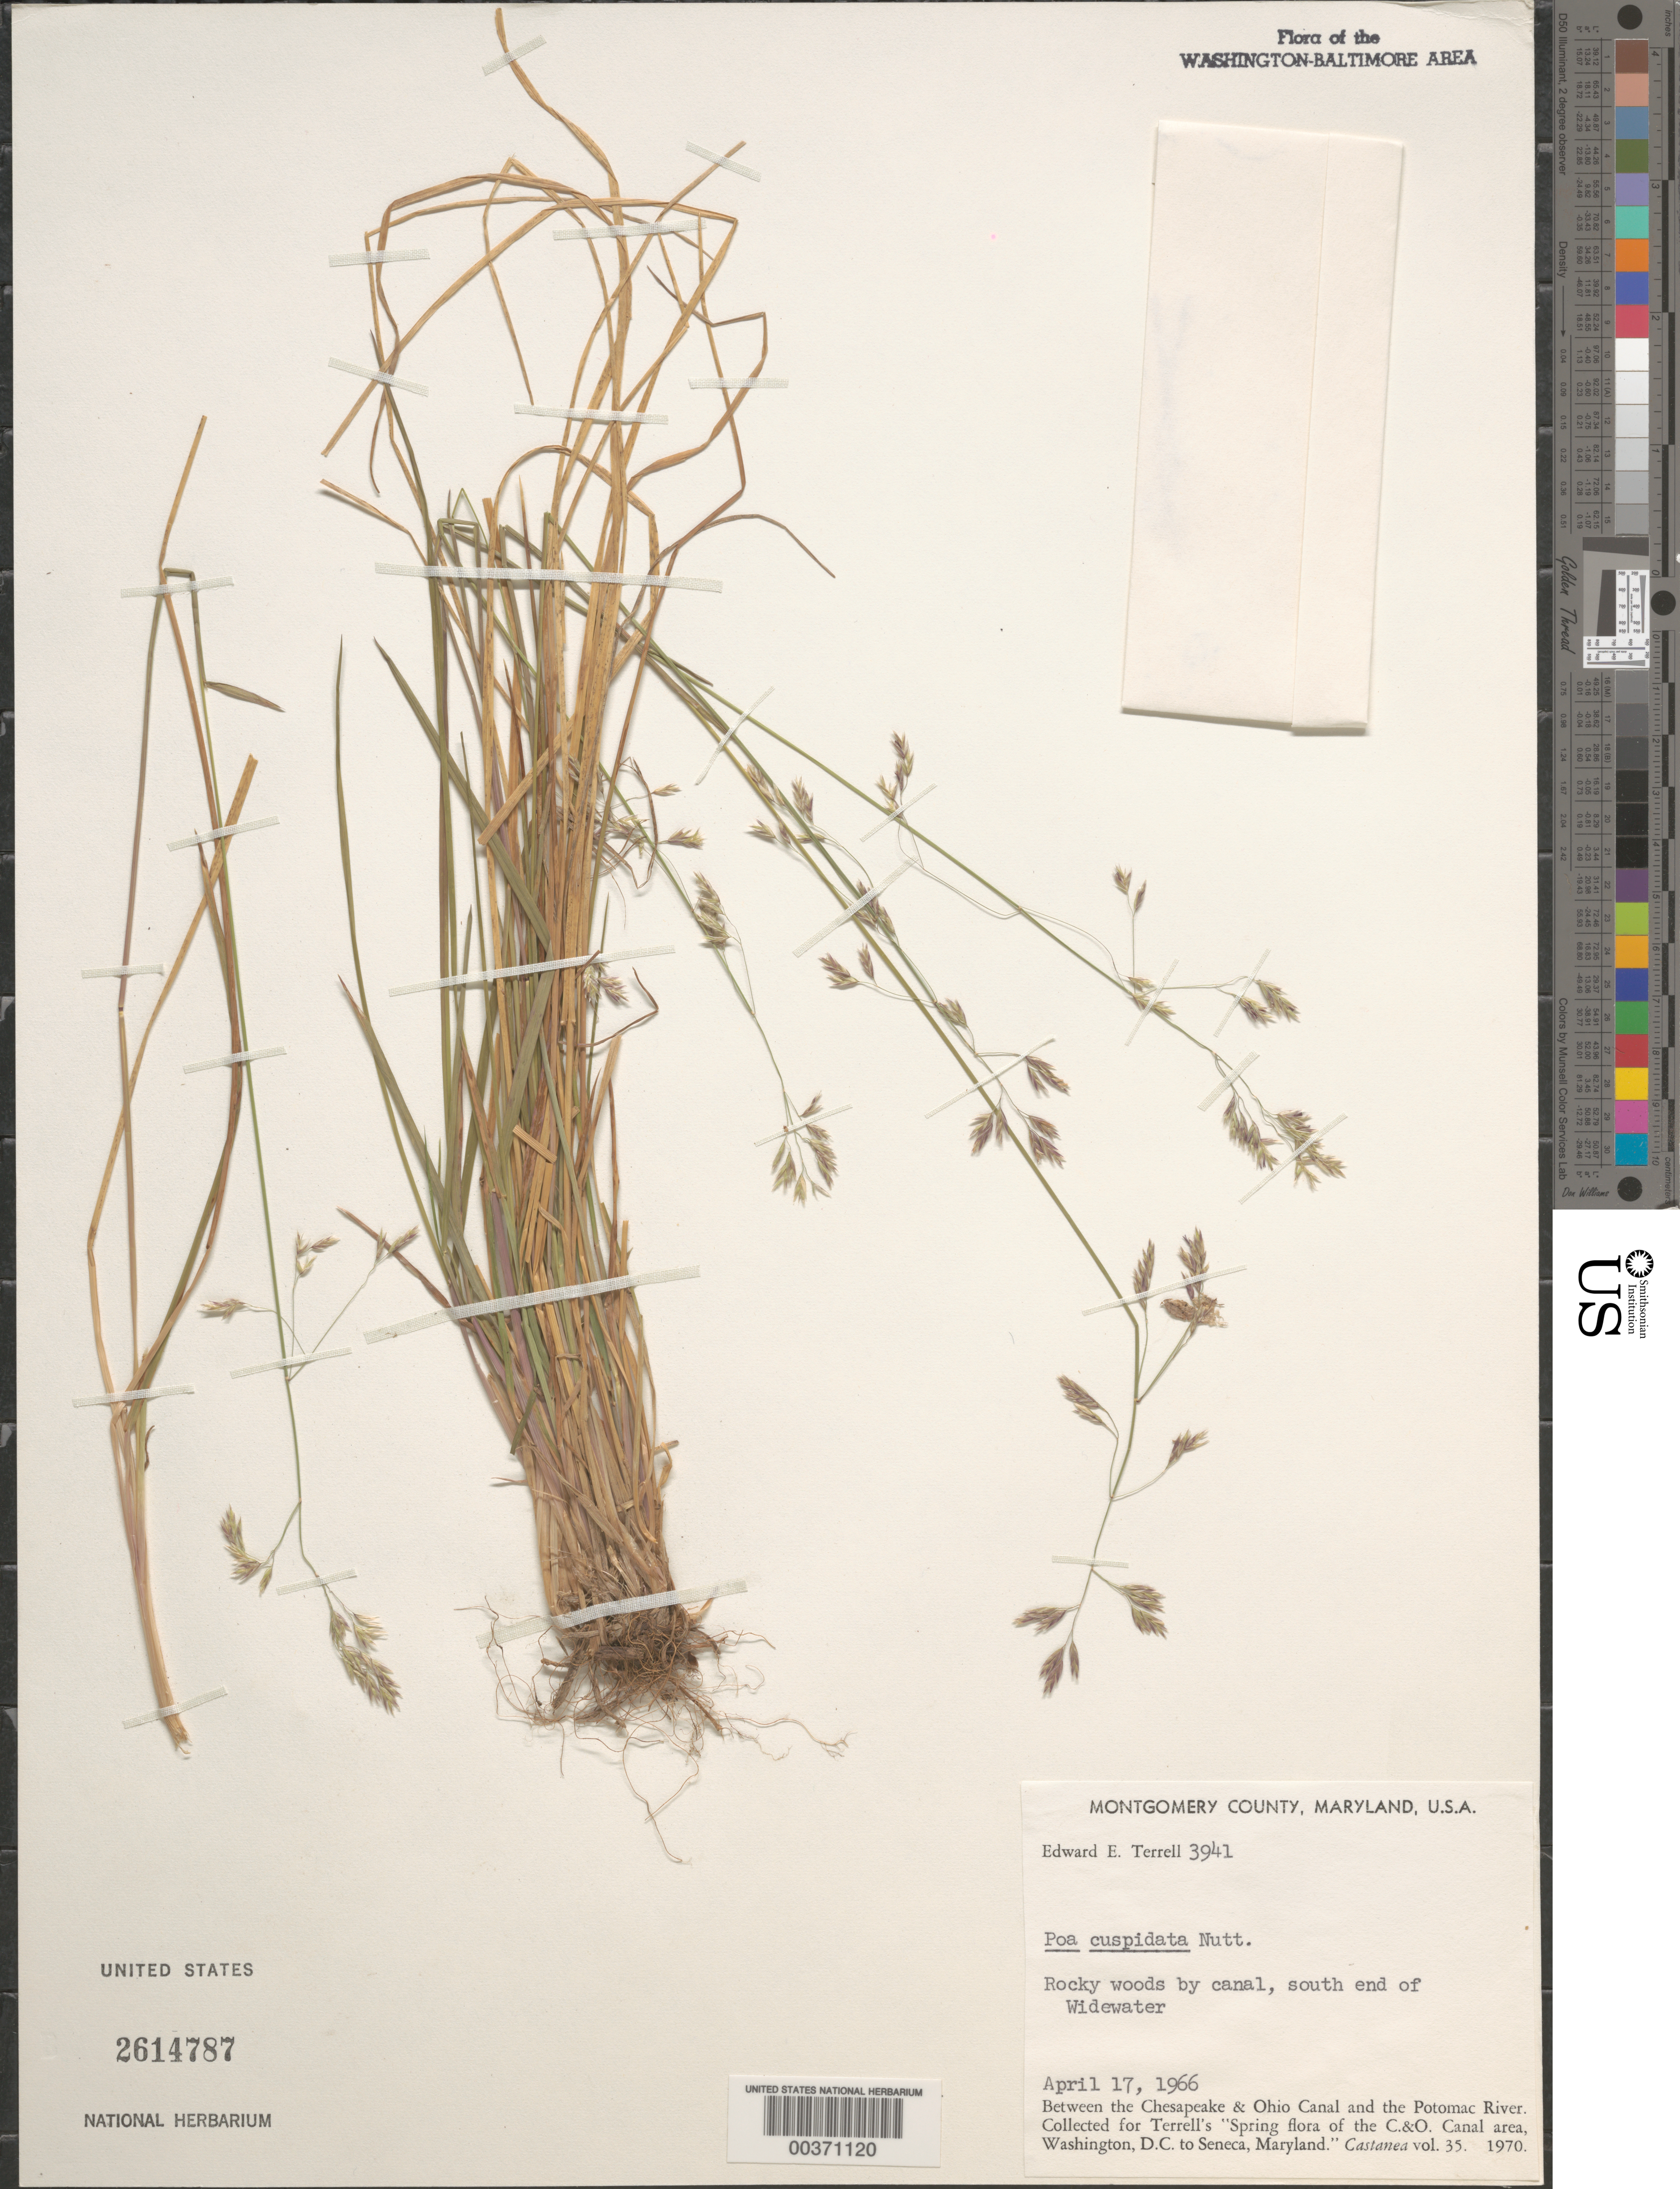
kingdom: Plantae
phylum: Tracheophyta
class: Liliopsida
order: Poales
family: Poaceae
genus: Poa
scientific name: Poa cuspidata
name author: Nutt.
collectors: E. E. Terrell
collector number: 3941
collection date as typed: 17 Apr 1966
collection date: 1966-04-17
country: United States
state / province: Maryland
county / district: Montgomery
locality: Widewater, C. & O. Canal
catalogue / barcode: US 2614787